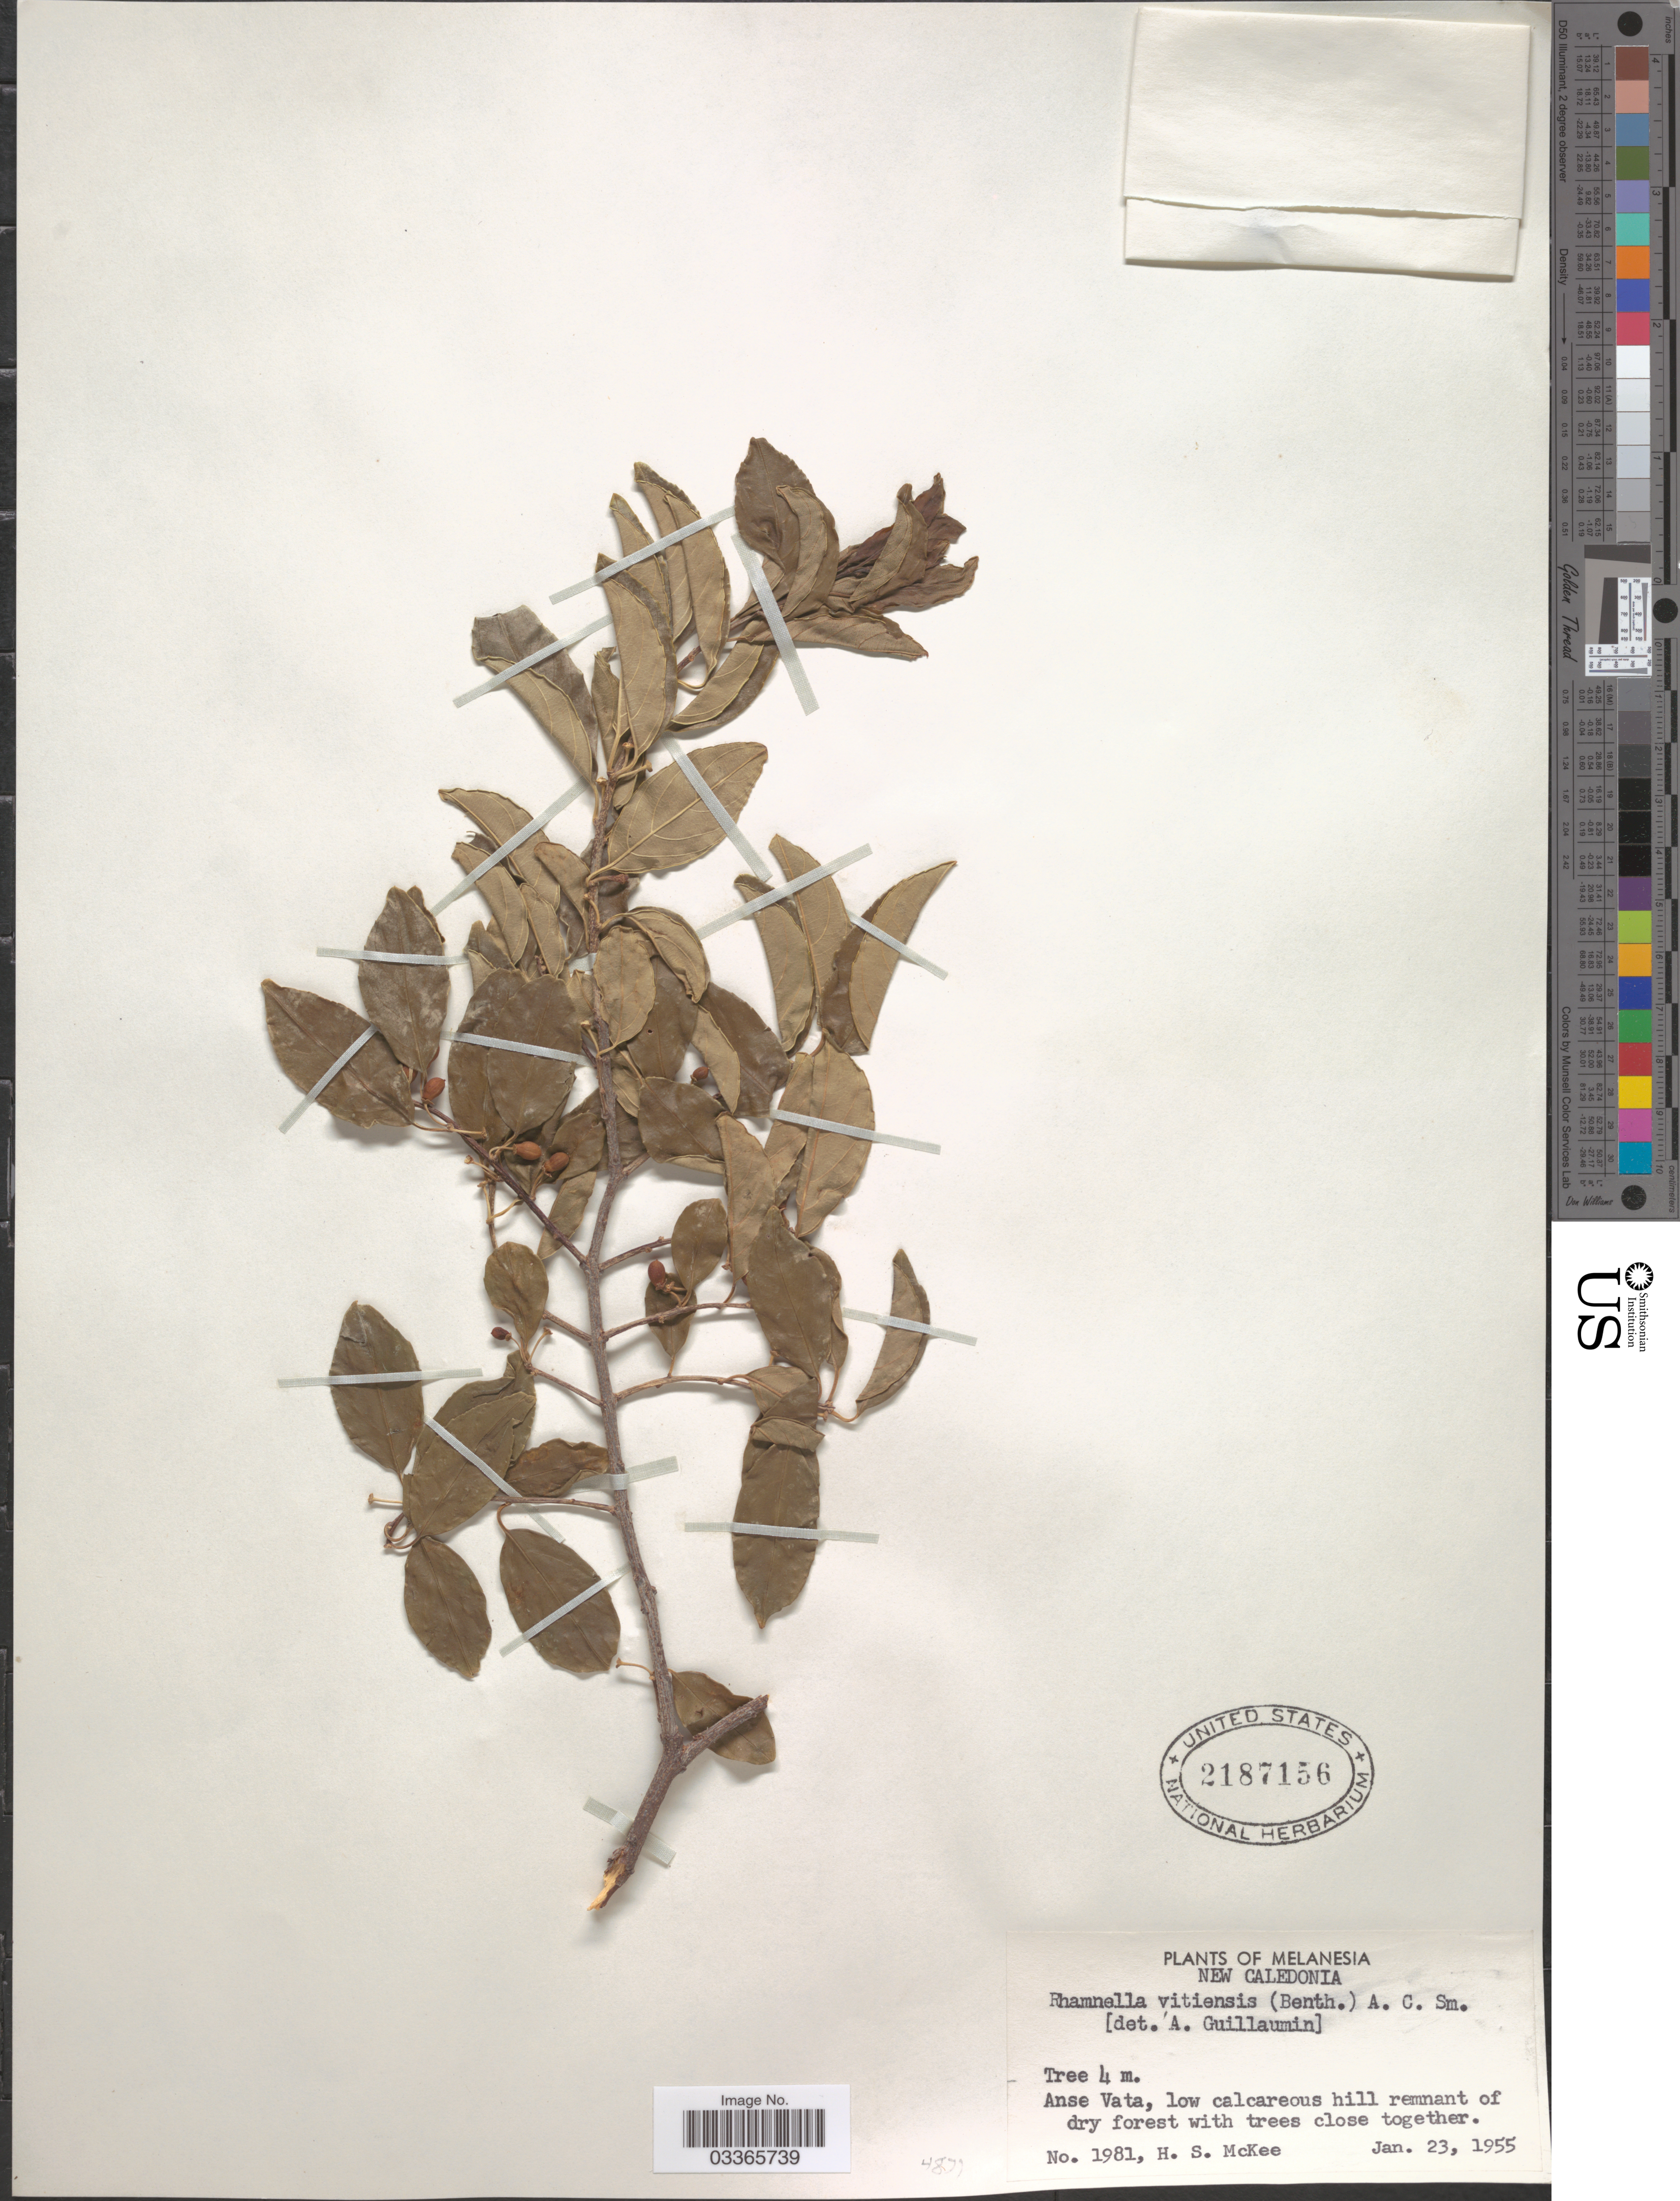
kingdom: Plantae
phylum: Tracheophyta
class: Magnoliopsida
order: Rosales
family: Rhamnaceae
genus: Rhamnella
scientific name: Rhamnella vitiensis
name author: (Benth.) A.C. Sm.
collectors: H. S. McKee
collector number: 1981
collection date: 1955-01-23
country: New Caledonia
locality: Melanesia. Anse Vata.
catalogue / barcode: US 2187156